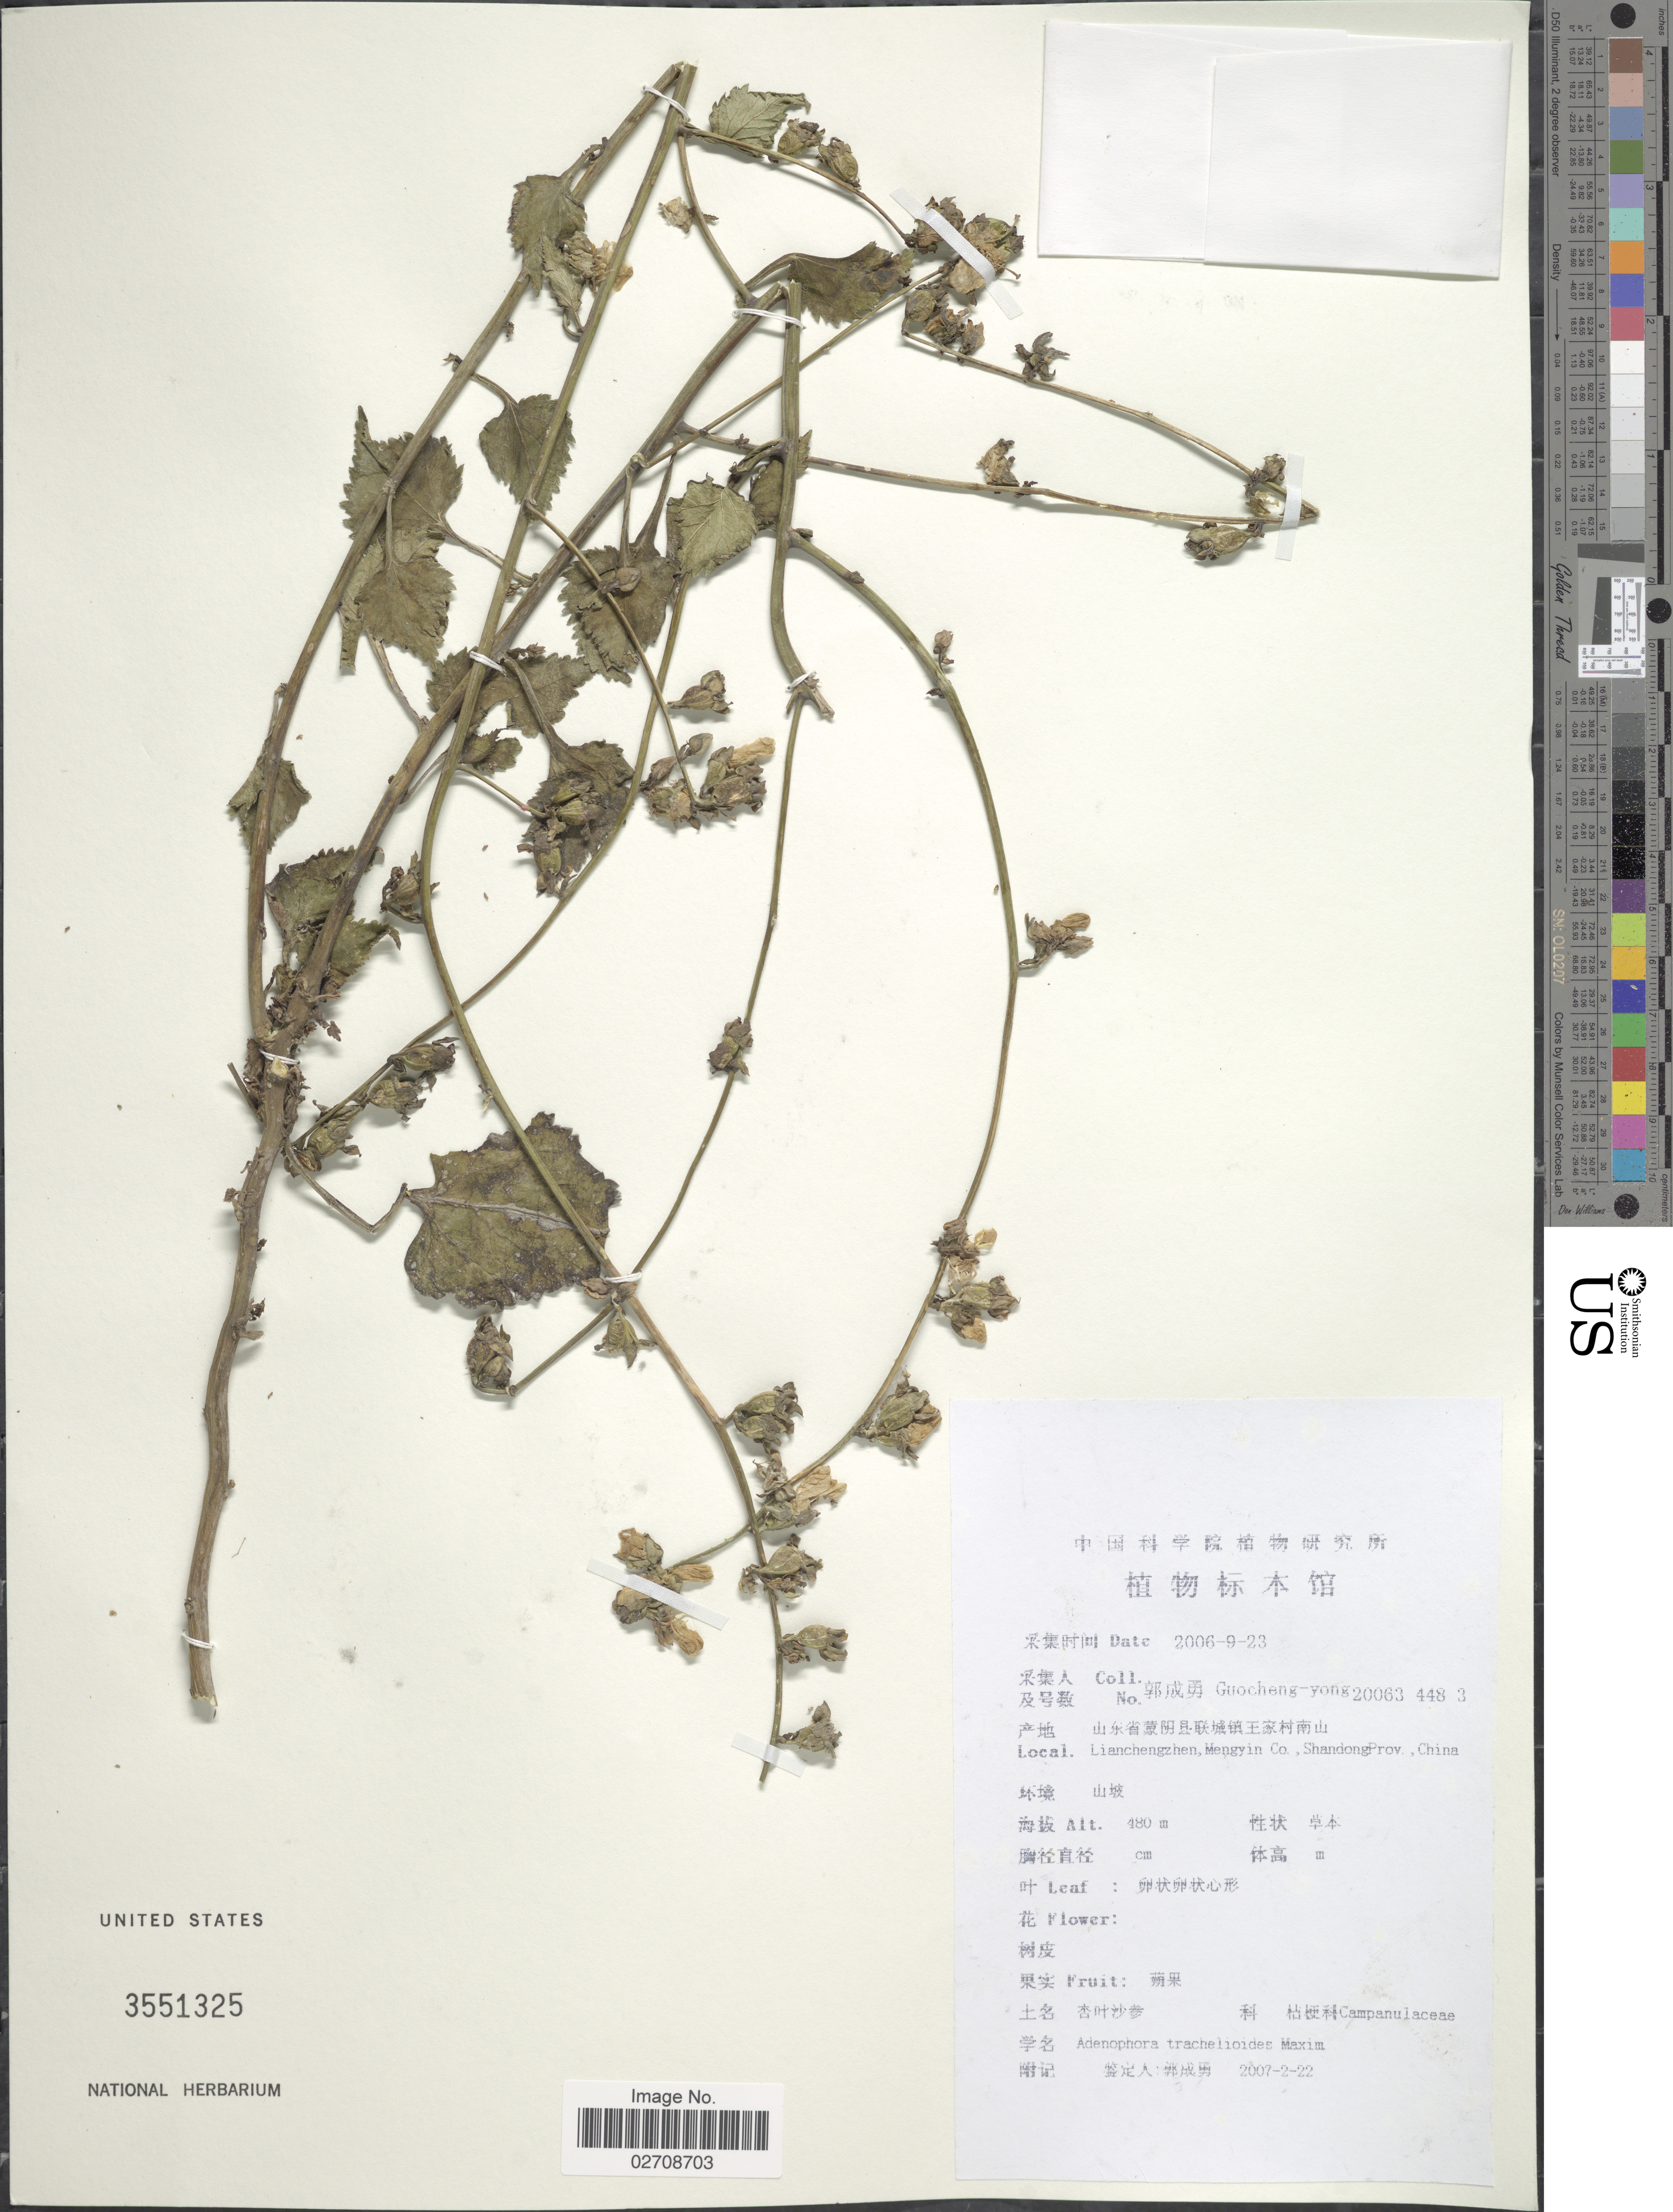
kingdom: Plantae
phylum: Tracheophyta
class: Magnoliopsida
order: Asterales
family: Campanulaceae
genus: Adenophora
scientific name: Adenophora trachelioides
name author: Maxim.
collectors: Guo cheng-yong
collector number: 200634483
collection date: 2006-09-23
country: China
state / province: Shandong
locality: Lianchengzhen, Mengyin Co., Shandong Prov. China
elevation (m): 180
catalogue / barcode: US 3551325